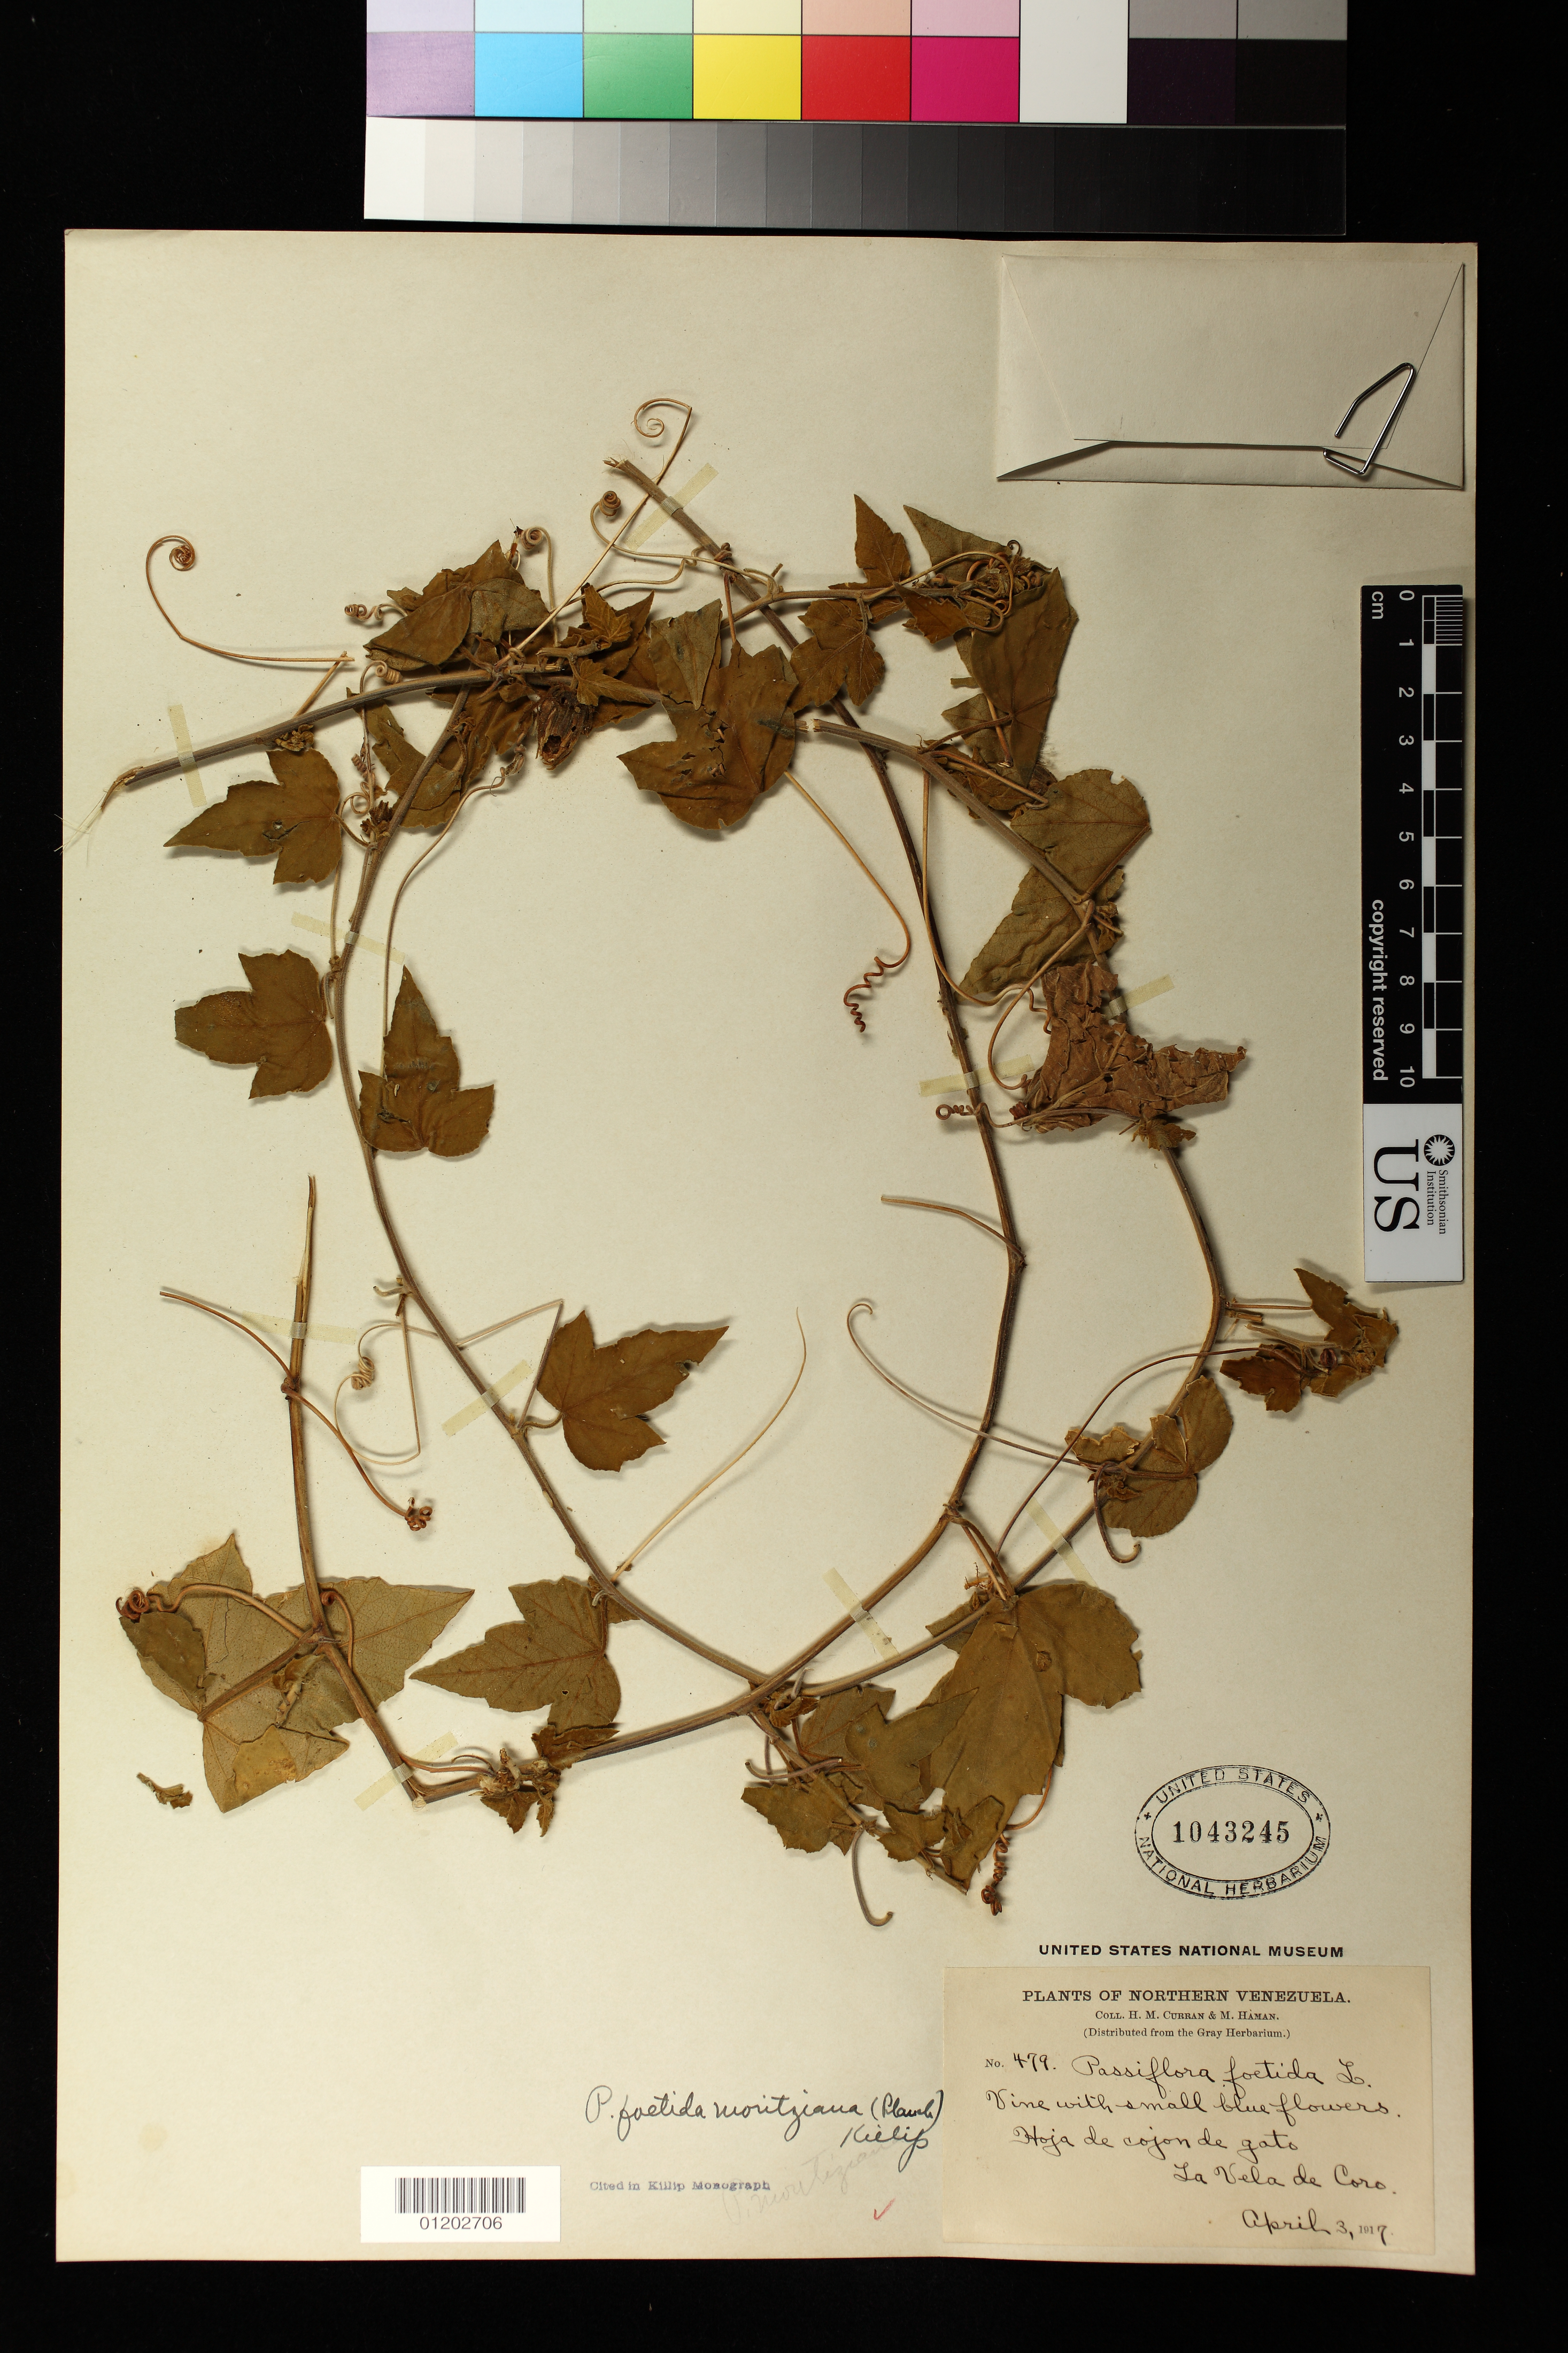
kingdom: Plantae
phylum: Tracheophyta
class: Magnoliopsida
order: Malpighiales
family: Passifloraceae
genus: Passiflora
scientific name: Passiflora moritziana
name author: Planch.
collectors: H. M. Curran & M. Haman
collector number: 479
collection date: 1917-04-03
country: Venezuela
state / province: Falcón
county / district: Colina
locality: La Vela de Coro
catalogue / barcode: US 1043245